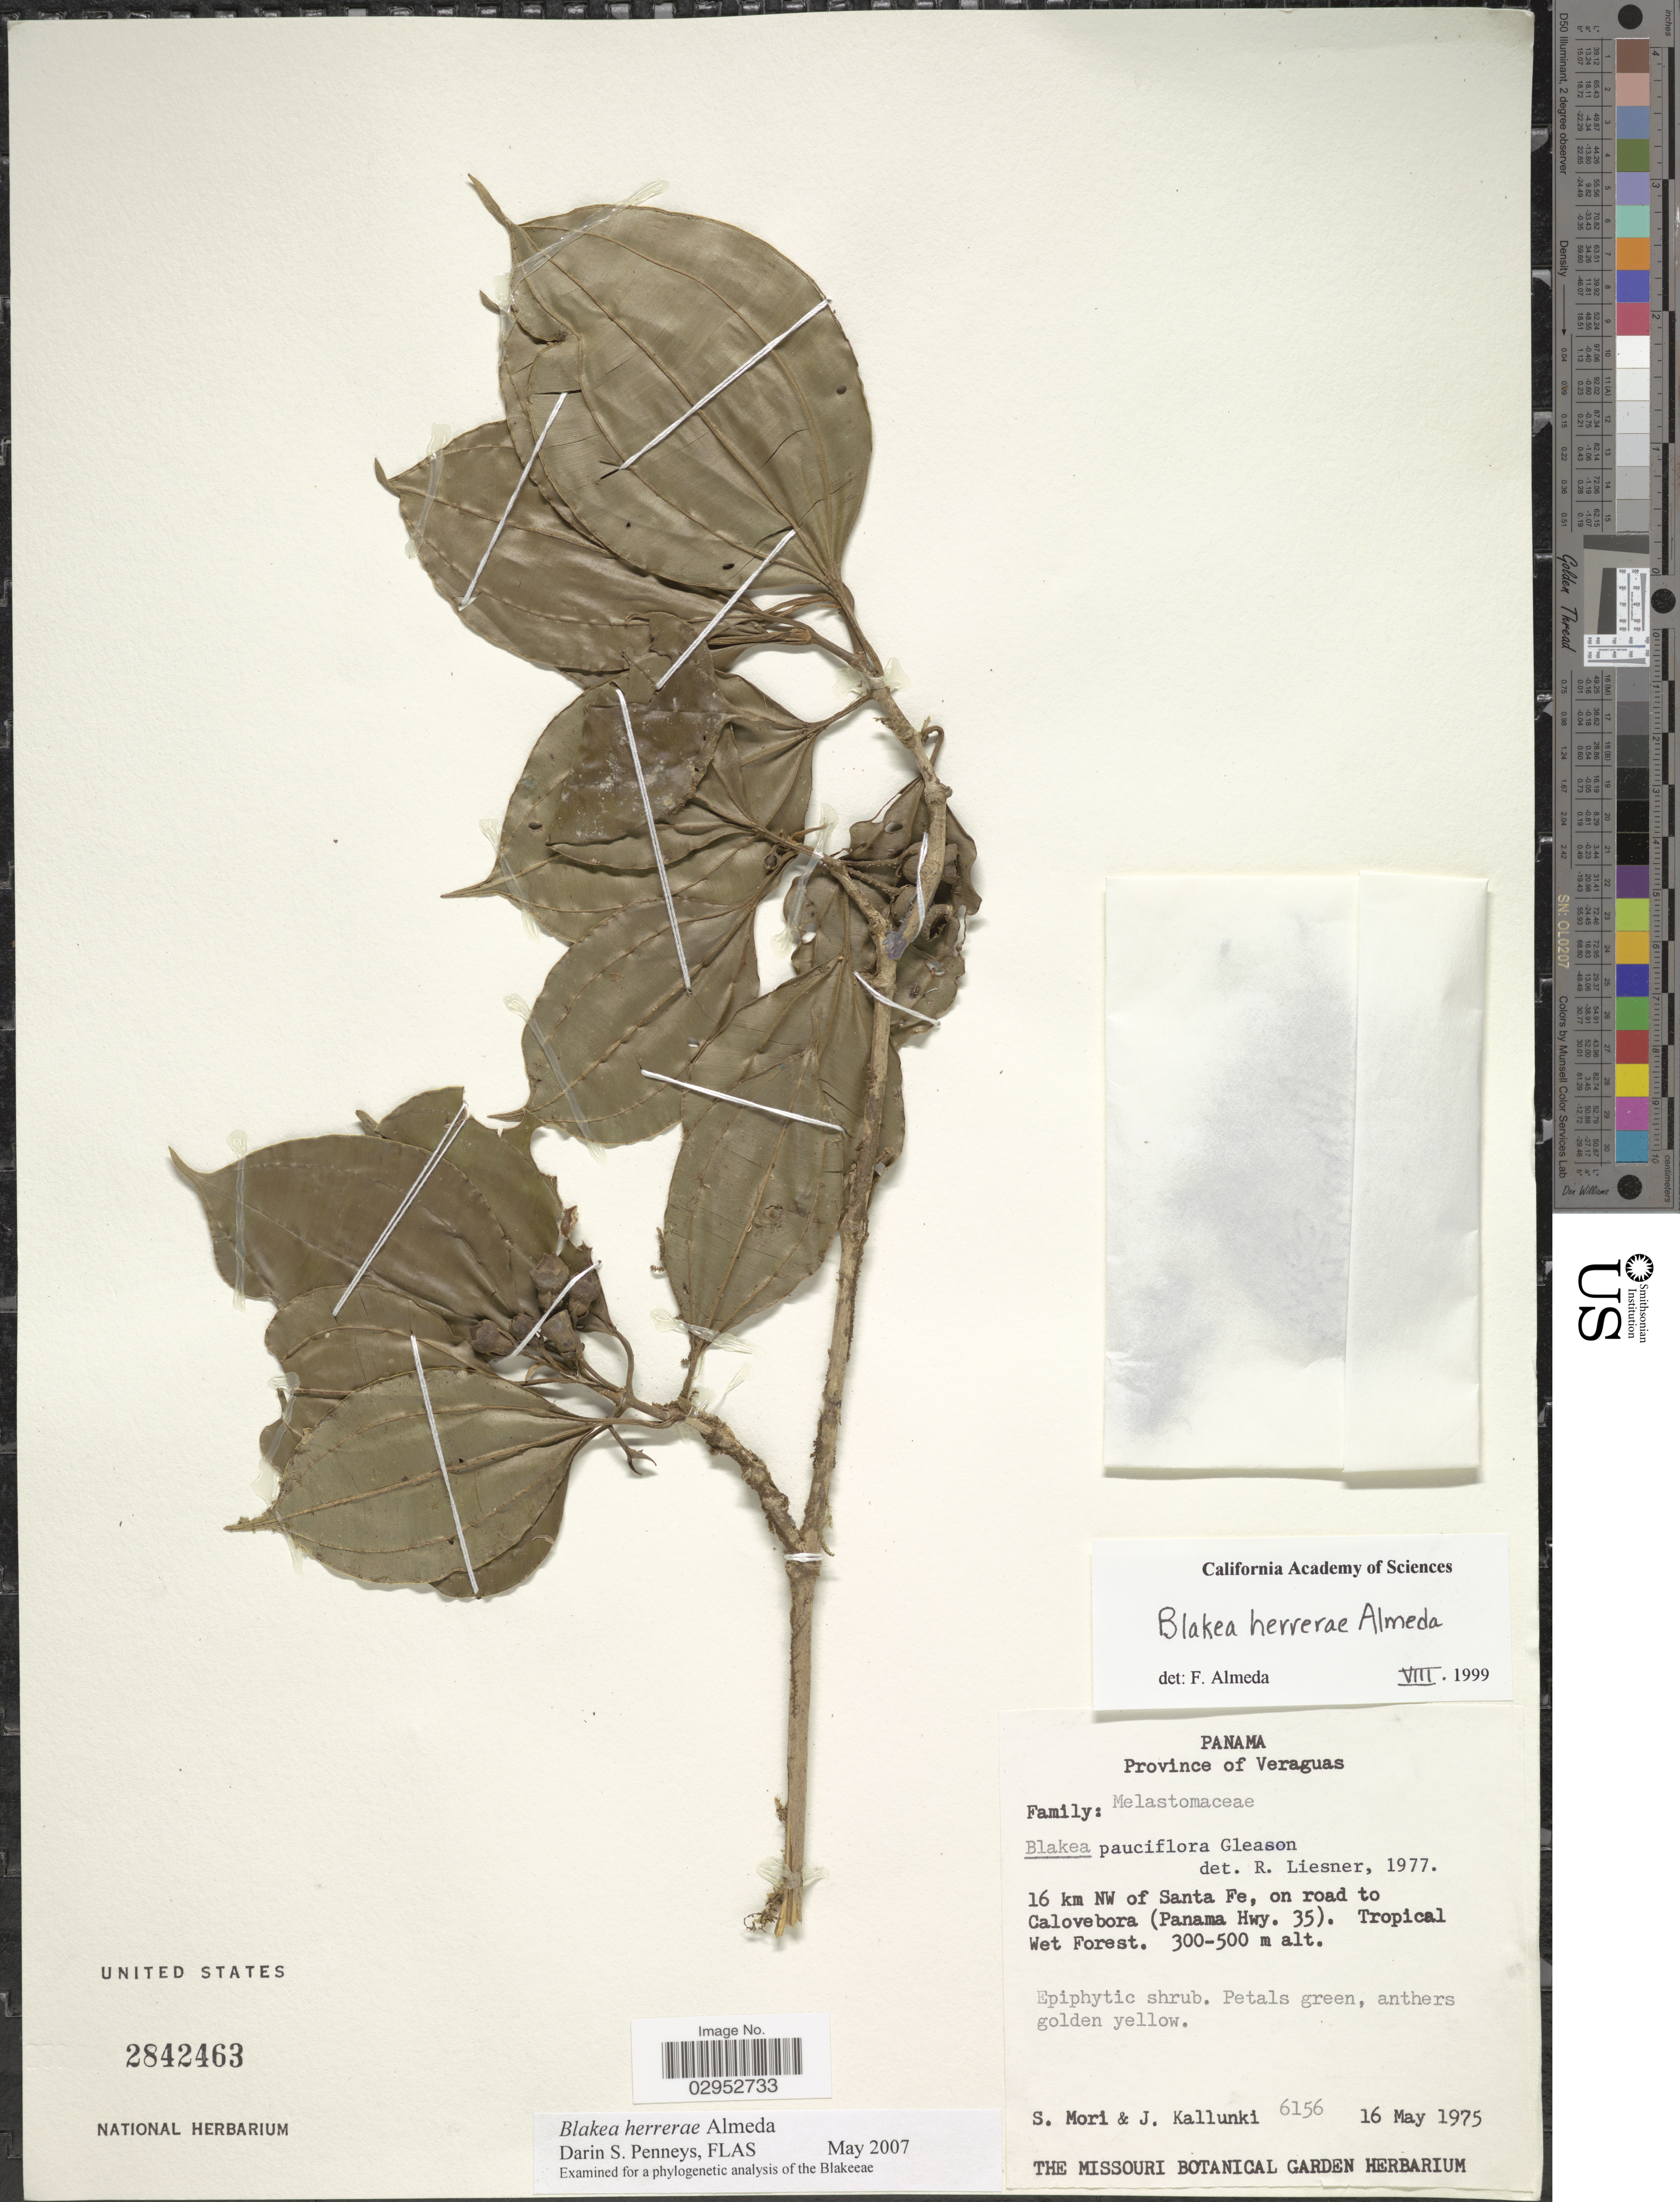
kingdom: Plantae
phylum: Tracheophyta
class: Magnoliopsida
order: Myrtales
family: Melastomataceae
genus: Blakea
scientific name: Blakea herrerae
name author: Almeda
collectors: S. Mori & J. Kallunki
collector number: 6156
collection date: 1975-05-16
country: Panama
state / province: Veraguas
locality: Province of Veraguas. 16 km NW of Santa Fe, on road to Calovebora (Panama Hwy. 35). Tropical Wet Forest.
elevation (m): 300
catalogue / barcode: US 2842463